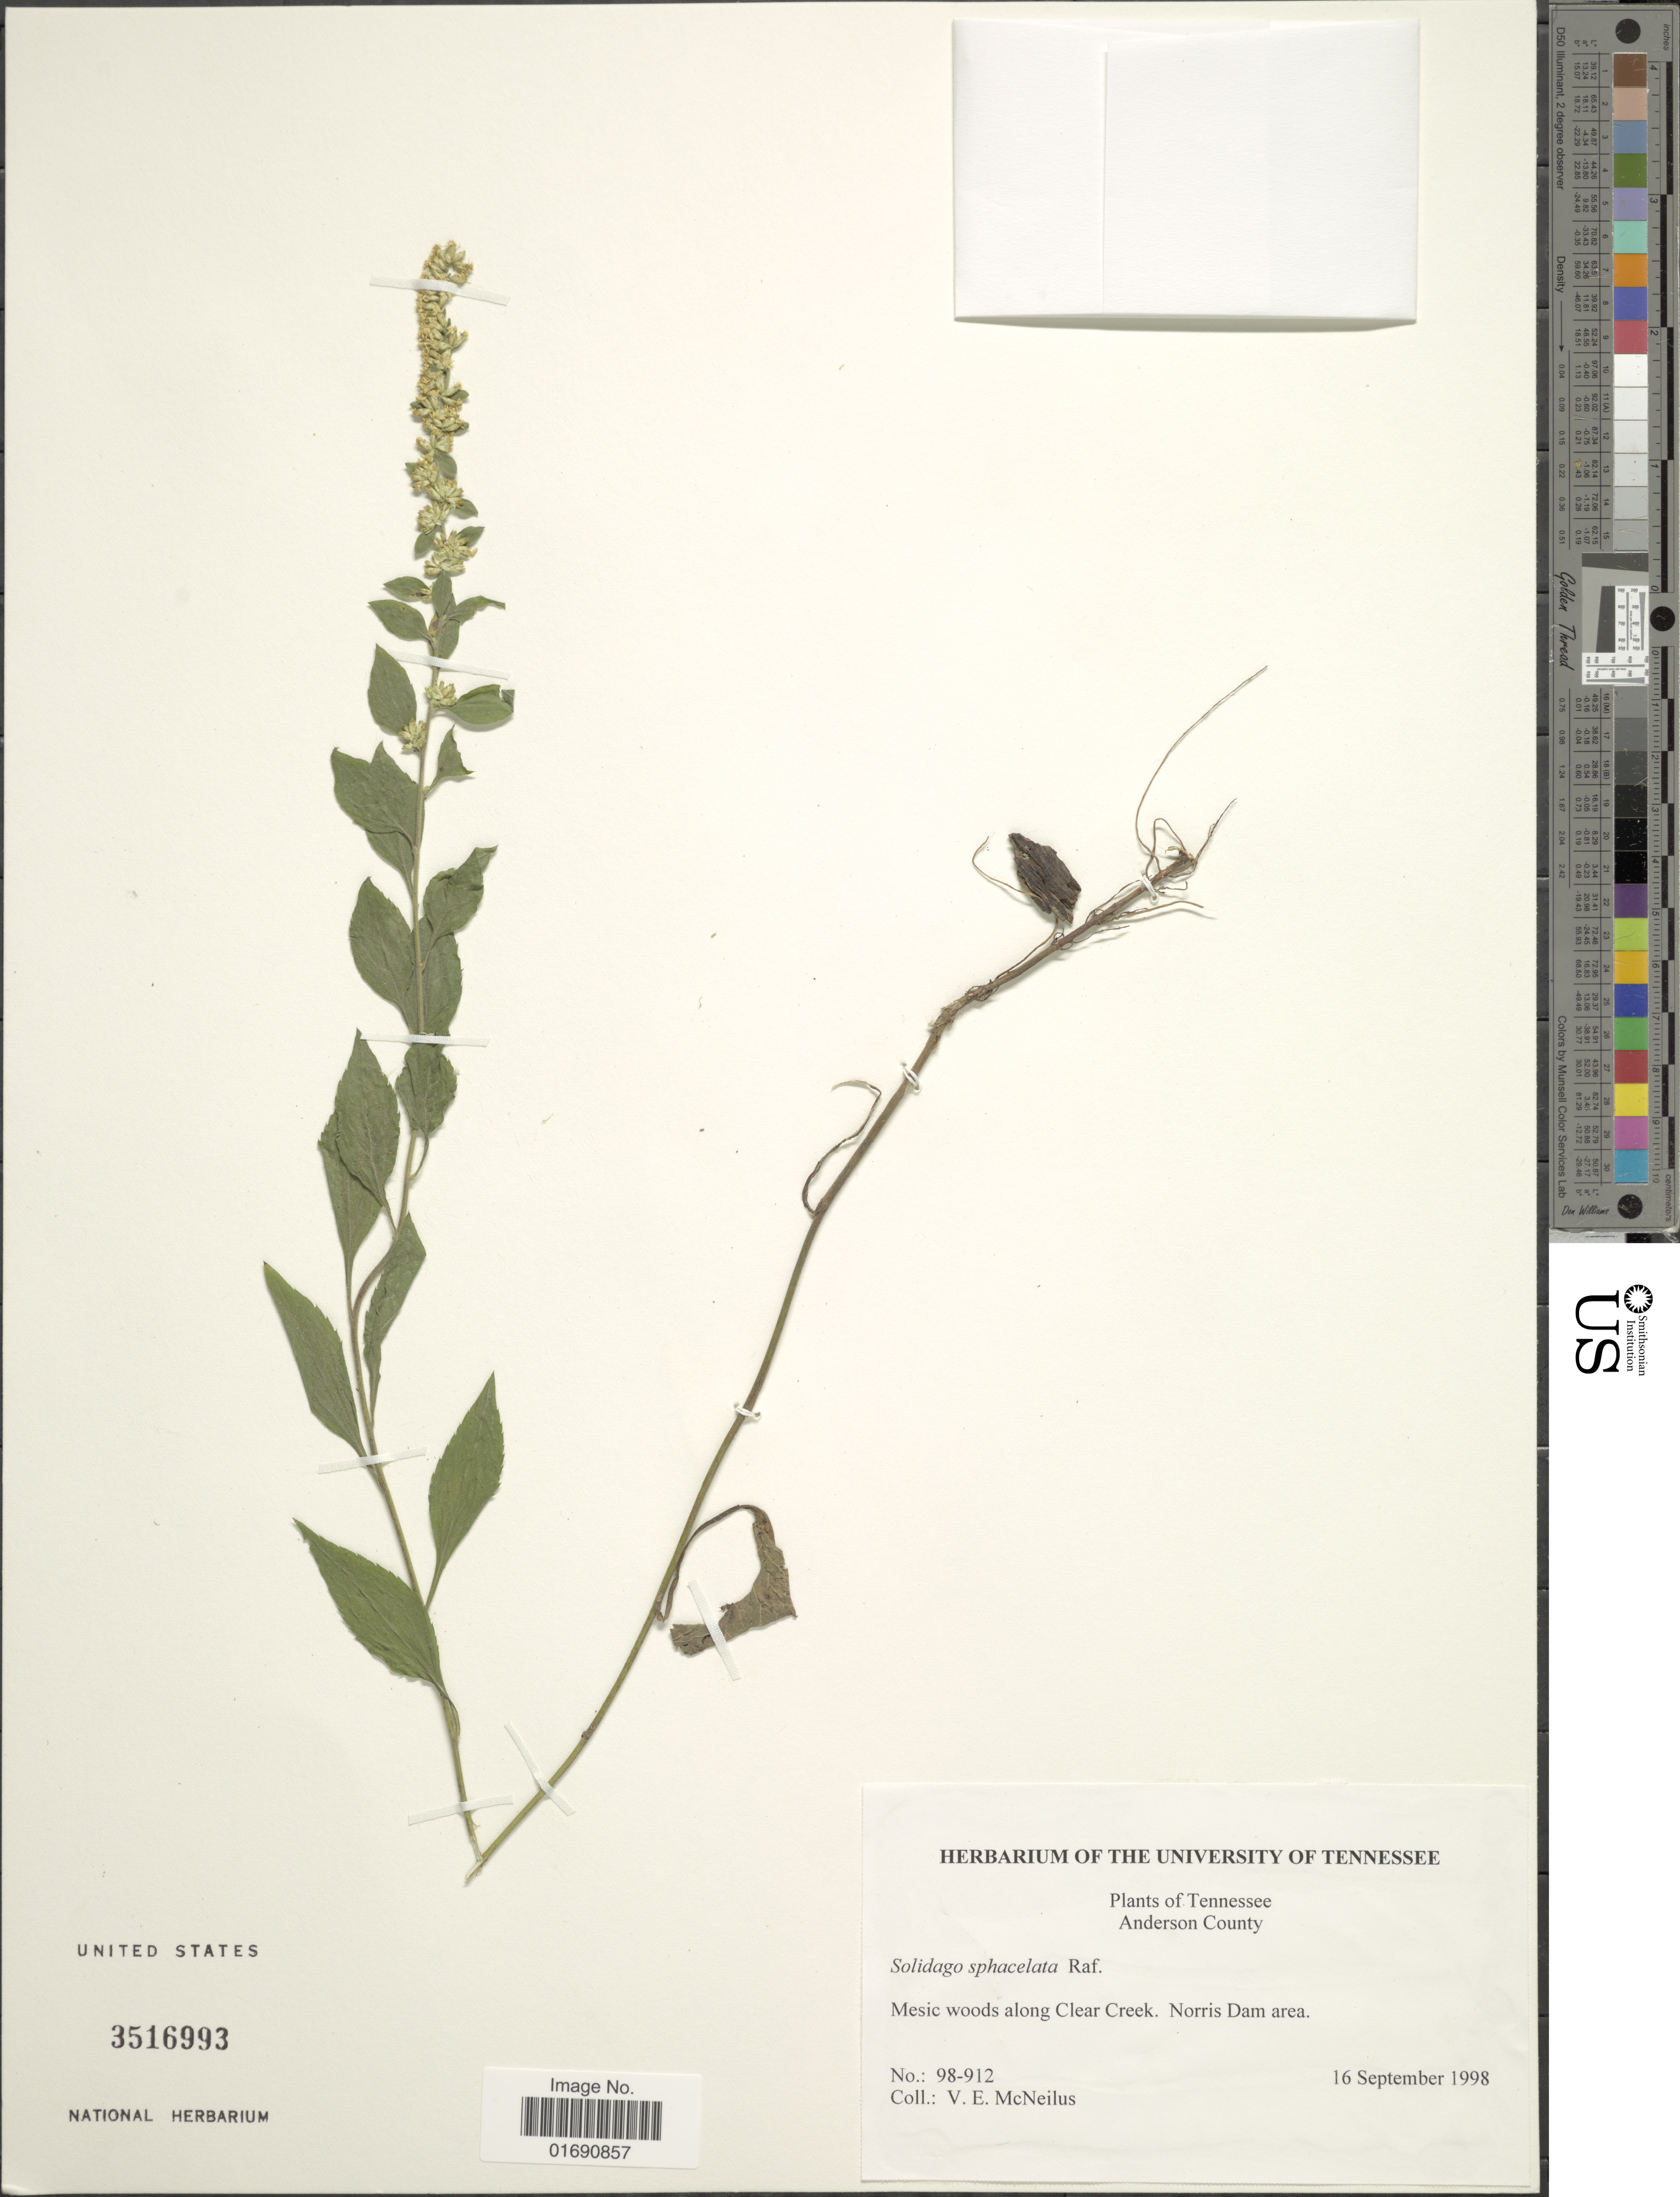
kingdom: Plantae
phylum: Tracheophyta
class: Magnoliopsida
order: Asterales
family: Asteraceae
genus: Solidago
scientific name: Solidago sphacelata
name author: Raf.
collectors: V. Mcneilus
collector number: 98-912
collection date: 1998-09-16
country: United States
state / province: Tennessee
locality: Anderson County, Mesic woods along Clear Creek. Norris Dam area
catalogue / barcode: US 3516993